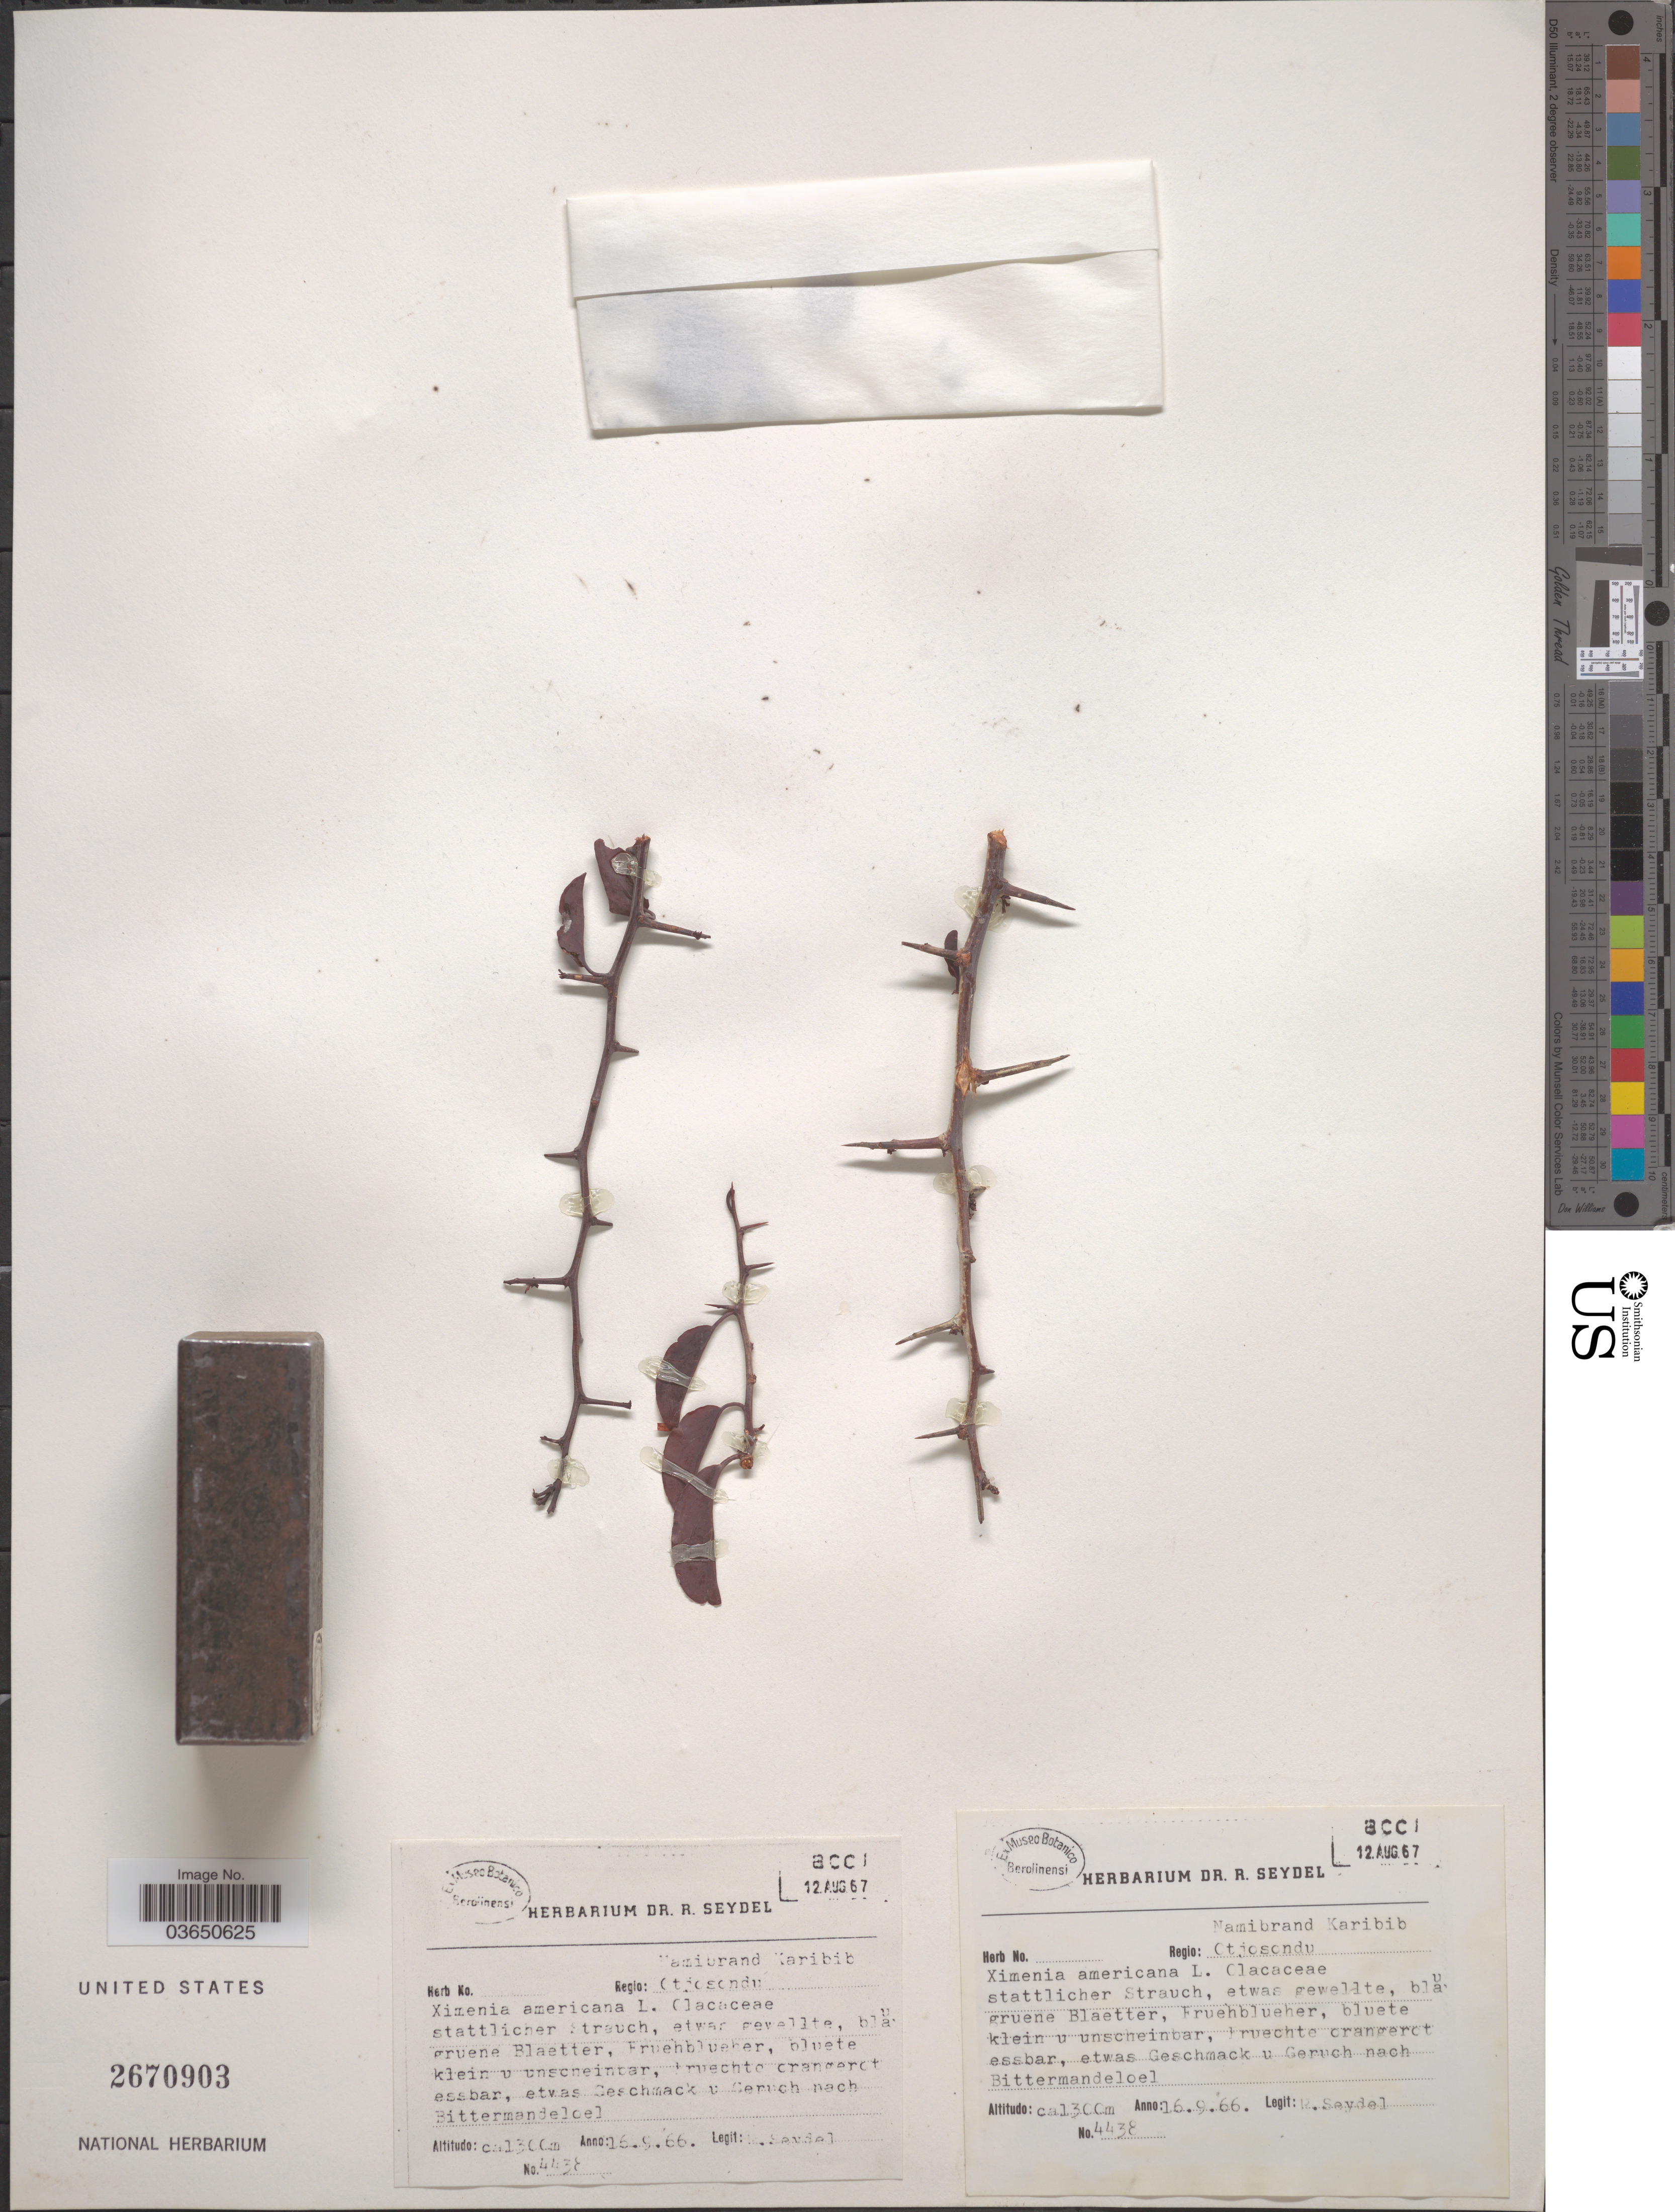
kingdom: Plantae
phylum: Tracheophyta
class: Magnoliopsida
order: Santalales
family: Ximeniaceae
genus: Ximenia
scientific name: Ximenia americana var. americana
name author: L.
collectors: R. Seydel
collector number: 4438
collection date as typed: Transcribed d/m/y: 16/9/66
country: Namibia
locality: Regio: Namibrand Karibib. Otjosondu.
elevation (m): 1300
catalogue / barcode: US 2670903